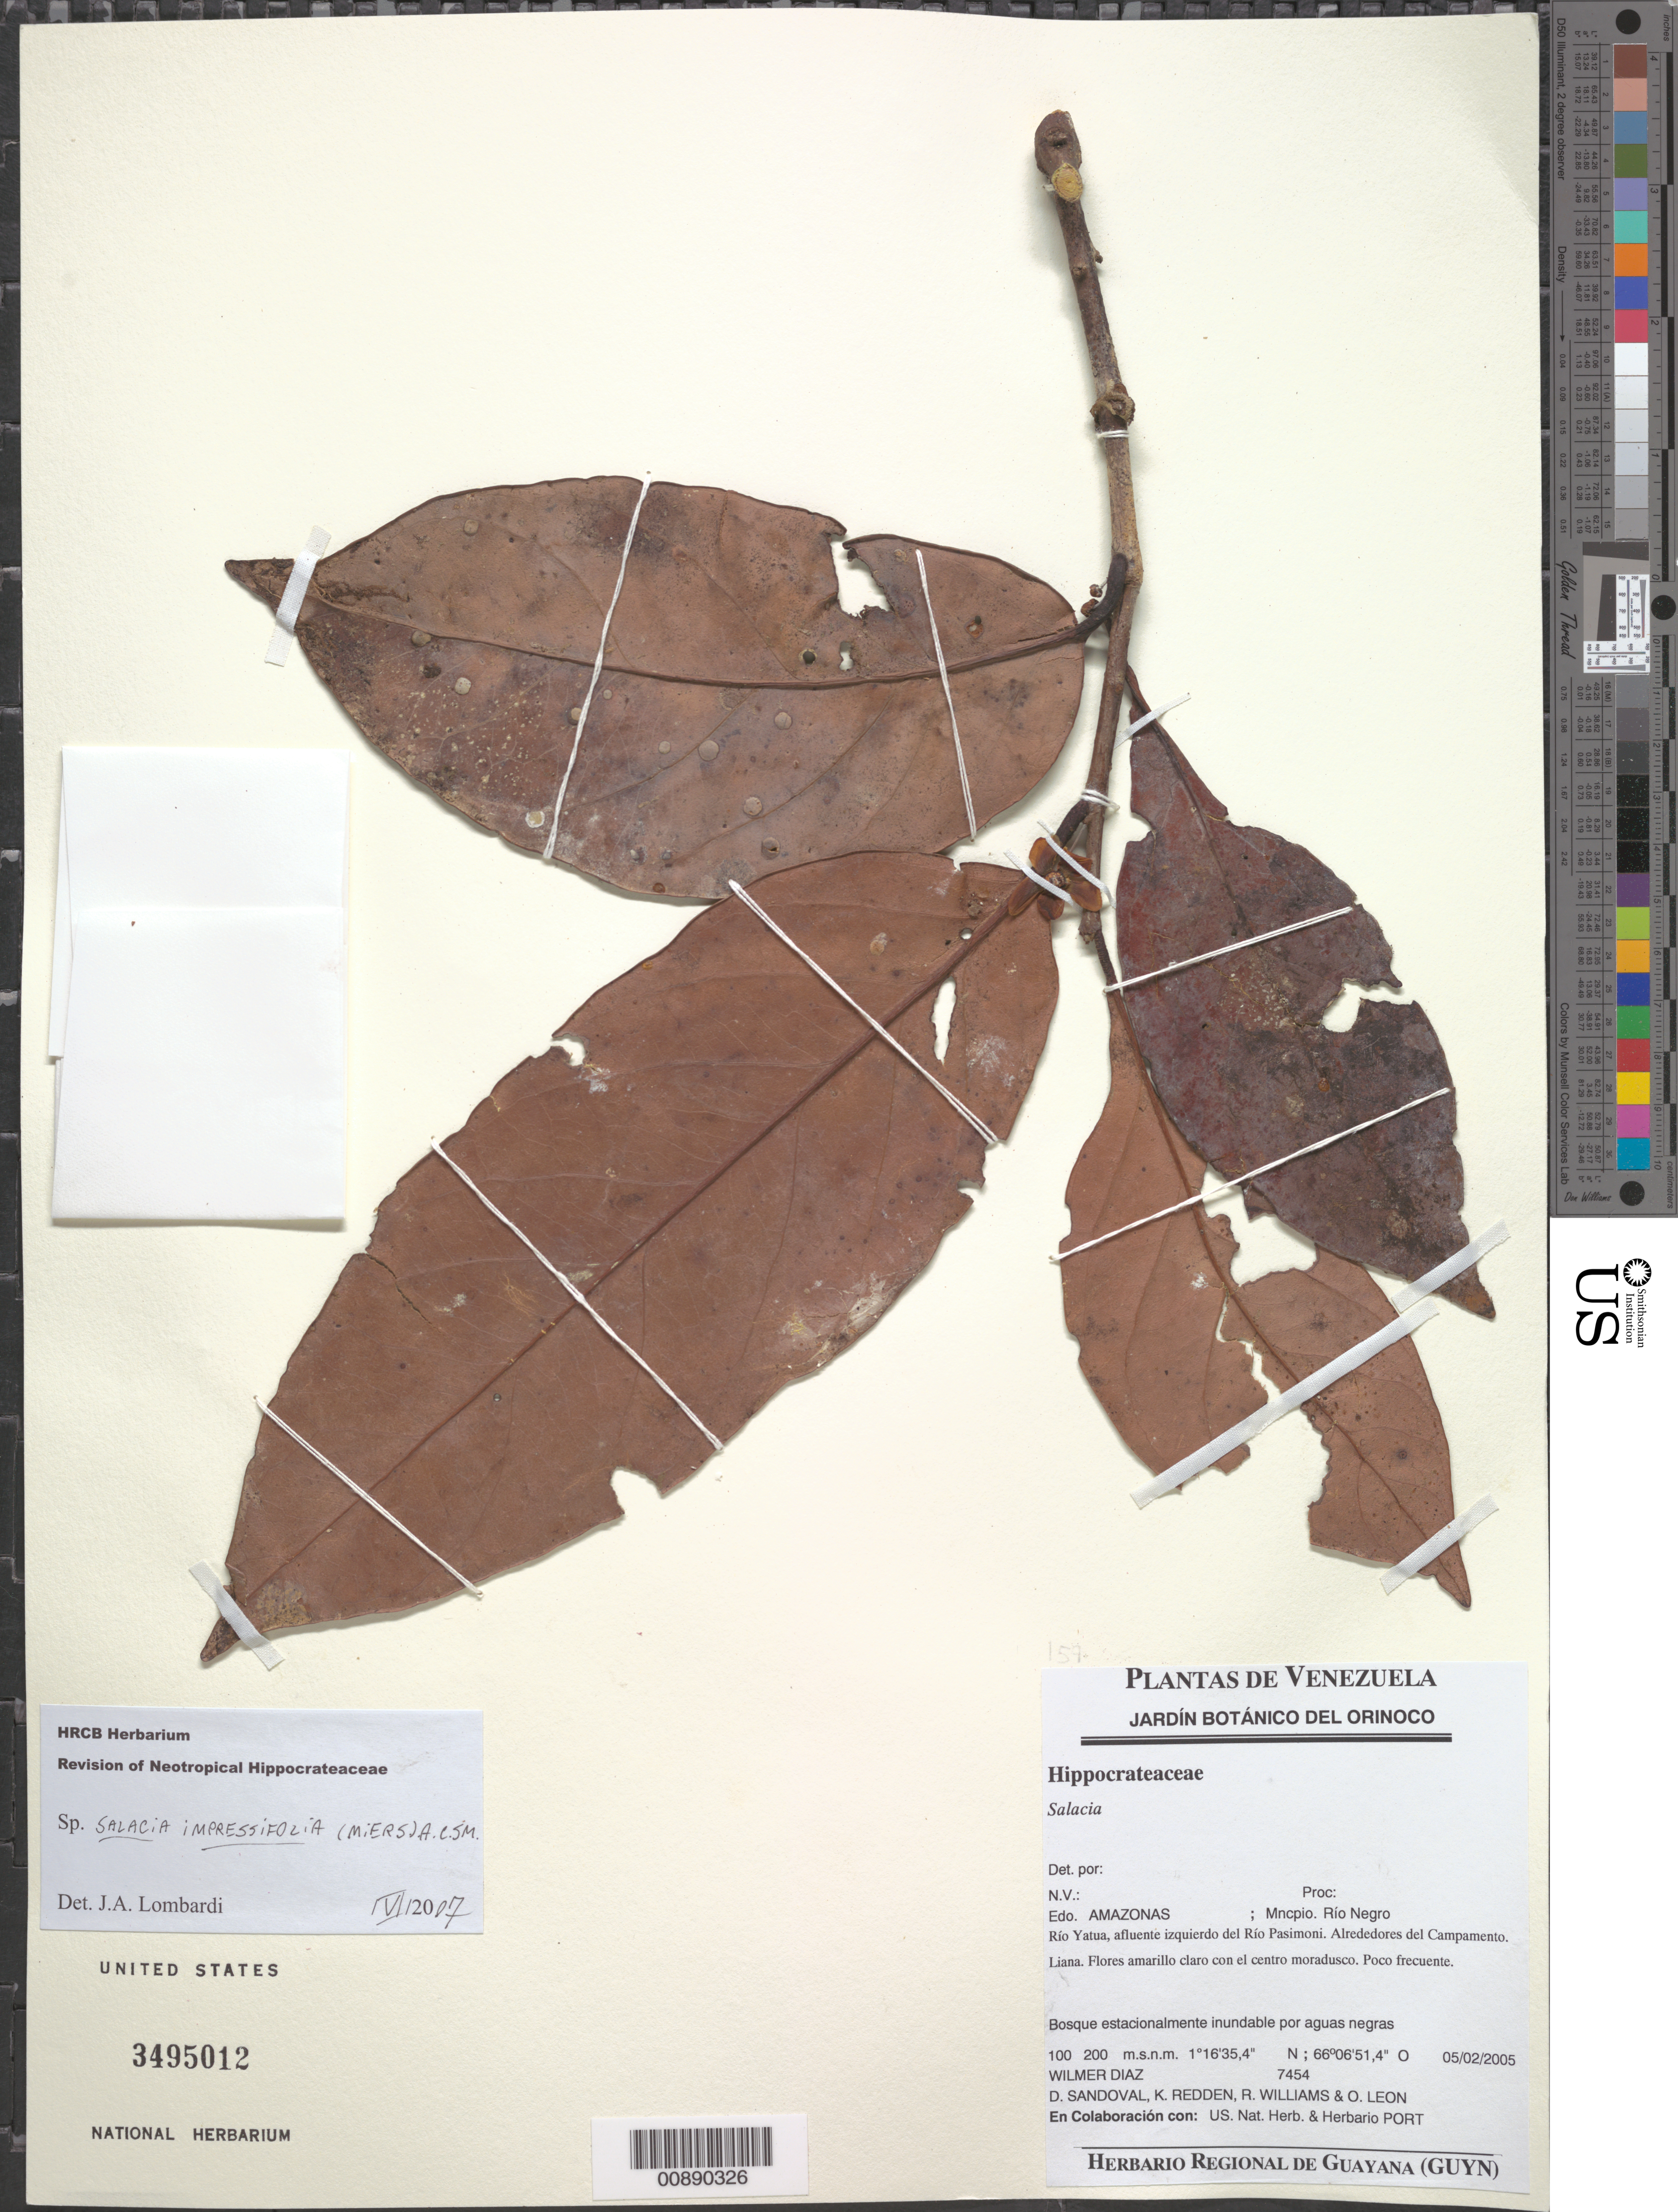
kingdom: Plantae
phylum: Tracheophyta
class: Magnoliopsida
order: Celastrales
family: Celastraceae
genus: Salacia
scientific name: Salacia impressifolia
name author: (Miers) A.C. Sm.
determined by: Lombardi, Julio A.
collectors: W. Díaz P., D. Sandoval, K. M. Redden, R. Williams & O. León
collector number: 7454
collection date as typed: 5-Feb-05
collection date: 2005-02-05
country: Venezuela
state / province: Amazonas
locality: Mun. Río Negro, Río Yatua, afluente del Río Pasimoni, alrededores Campamento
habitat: Bosque estacionalmente inundable por aguas negras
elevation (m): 100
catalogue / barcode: US 3495012